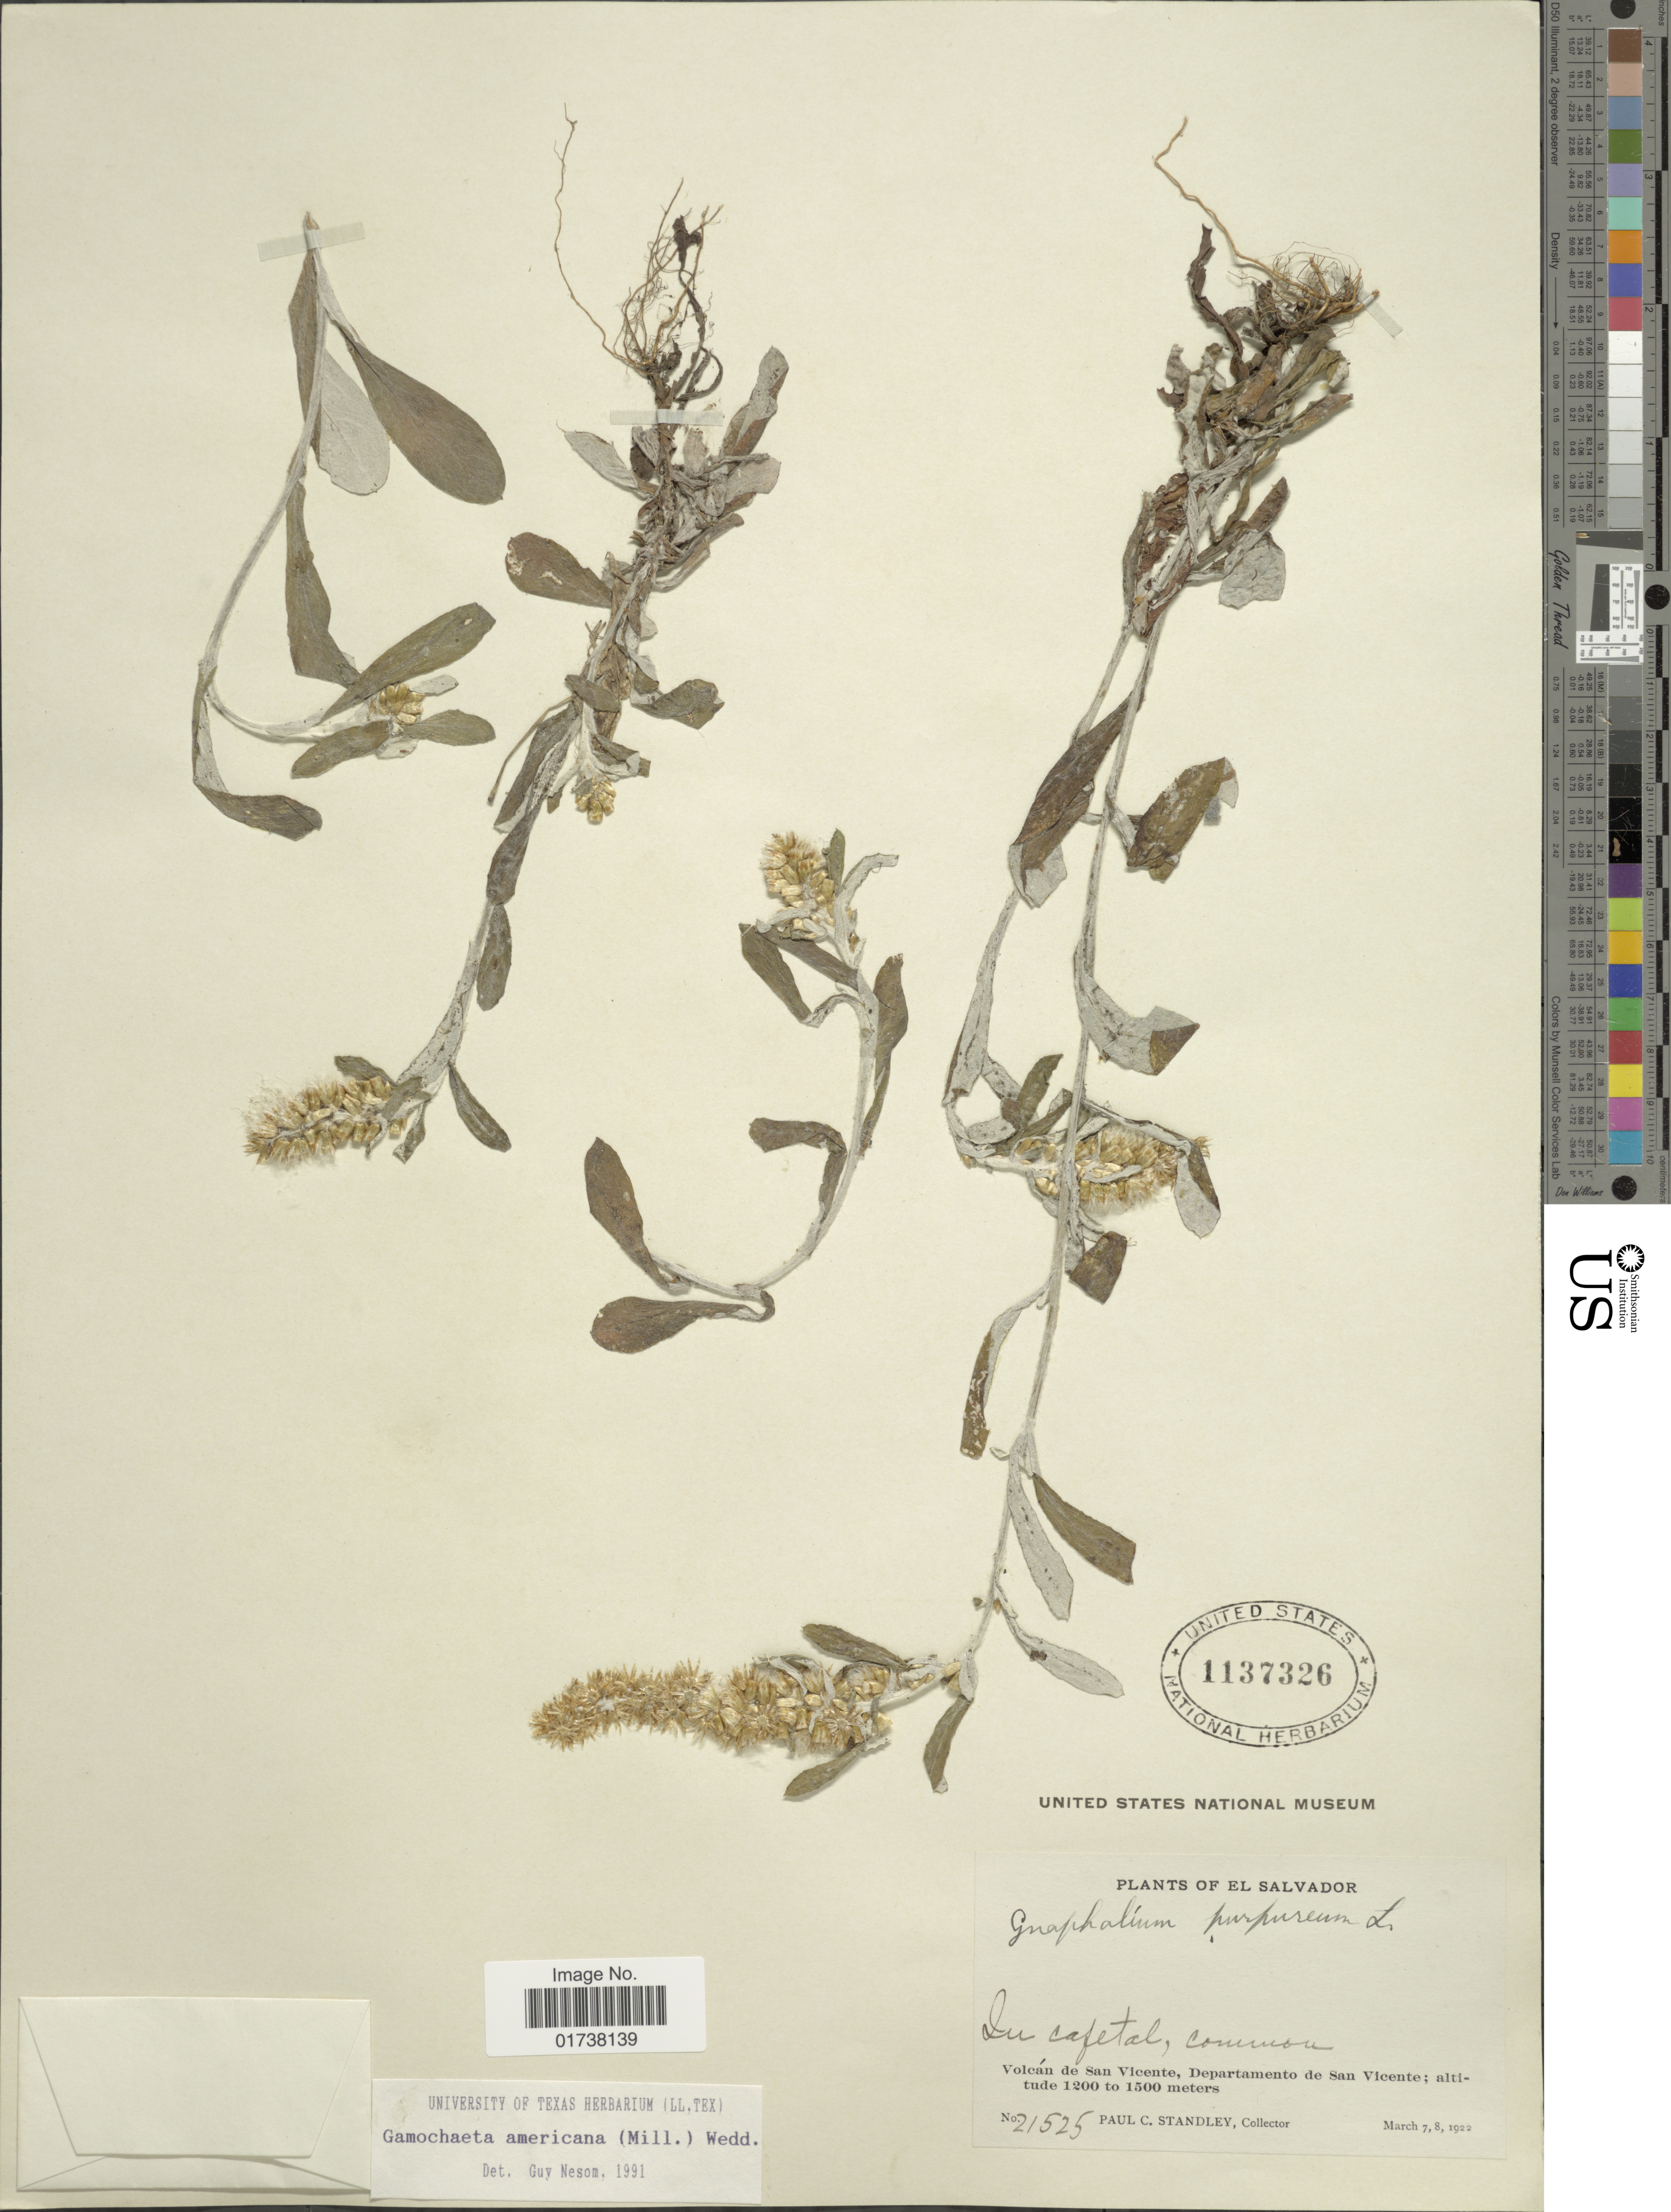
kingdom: Plantae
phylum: Tracheophyta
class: Magnoliopsida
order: Asterales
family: Asteraceae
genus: Gamochaeta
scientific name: Gamochaeta americana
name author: (Mill.) Wedd.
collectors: P. C. Standley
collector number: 21525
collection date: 1922-03-07/1922-03-08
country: El Salvador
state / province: San Salvador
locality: Volcan de San Vicente, Departamento de San Vicente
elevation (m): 1200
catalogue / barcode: US 1137326